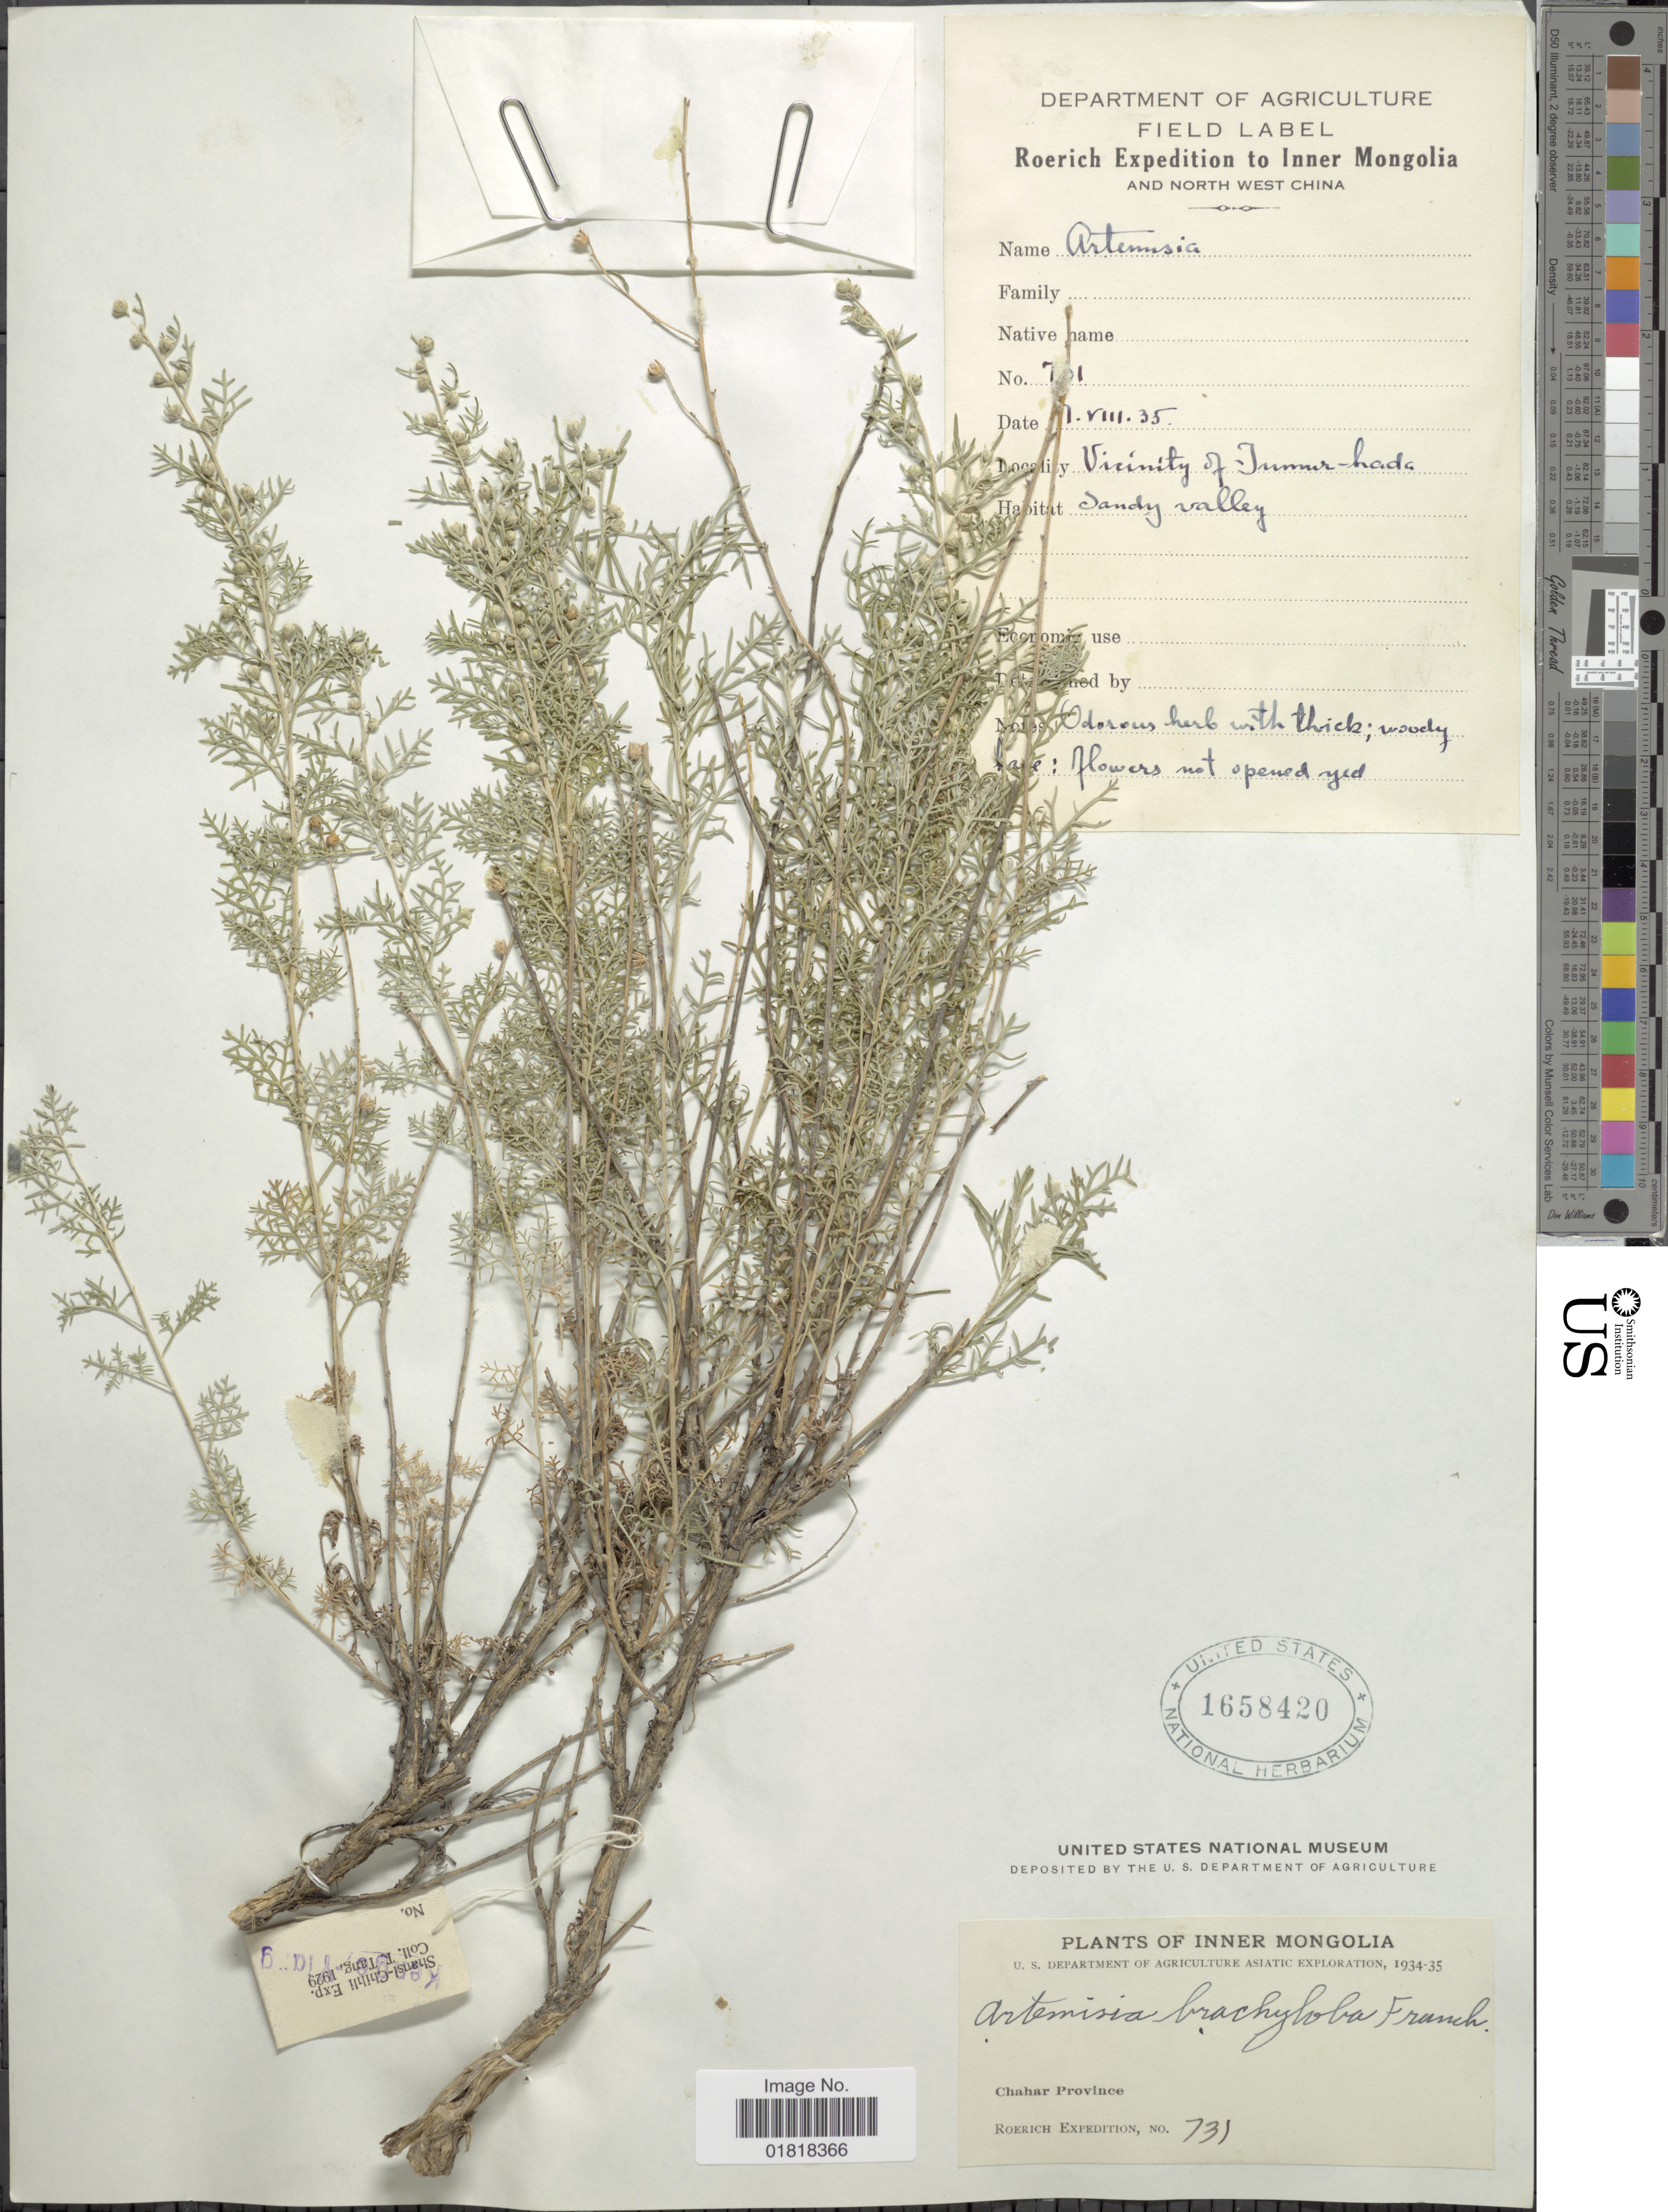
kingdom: Plantae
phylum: Tracheophyta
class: Magnoliopsida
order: Asterales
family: Asteraceae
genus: Artemisia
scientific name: Artemisia brachyloba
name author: Franch.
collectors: Roerich Expedition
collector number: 731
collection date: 1934/1935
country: China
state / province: Nei Monggol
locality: Chahar Province, vicinity of Jumur-hada, Sandy valley, Inner Mongolia and North West China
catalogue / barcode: US 1658420